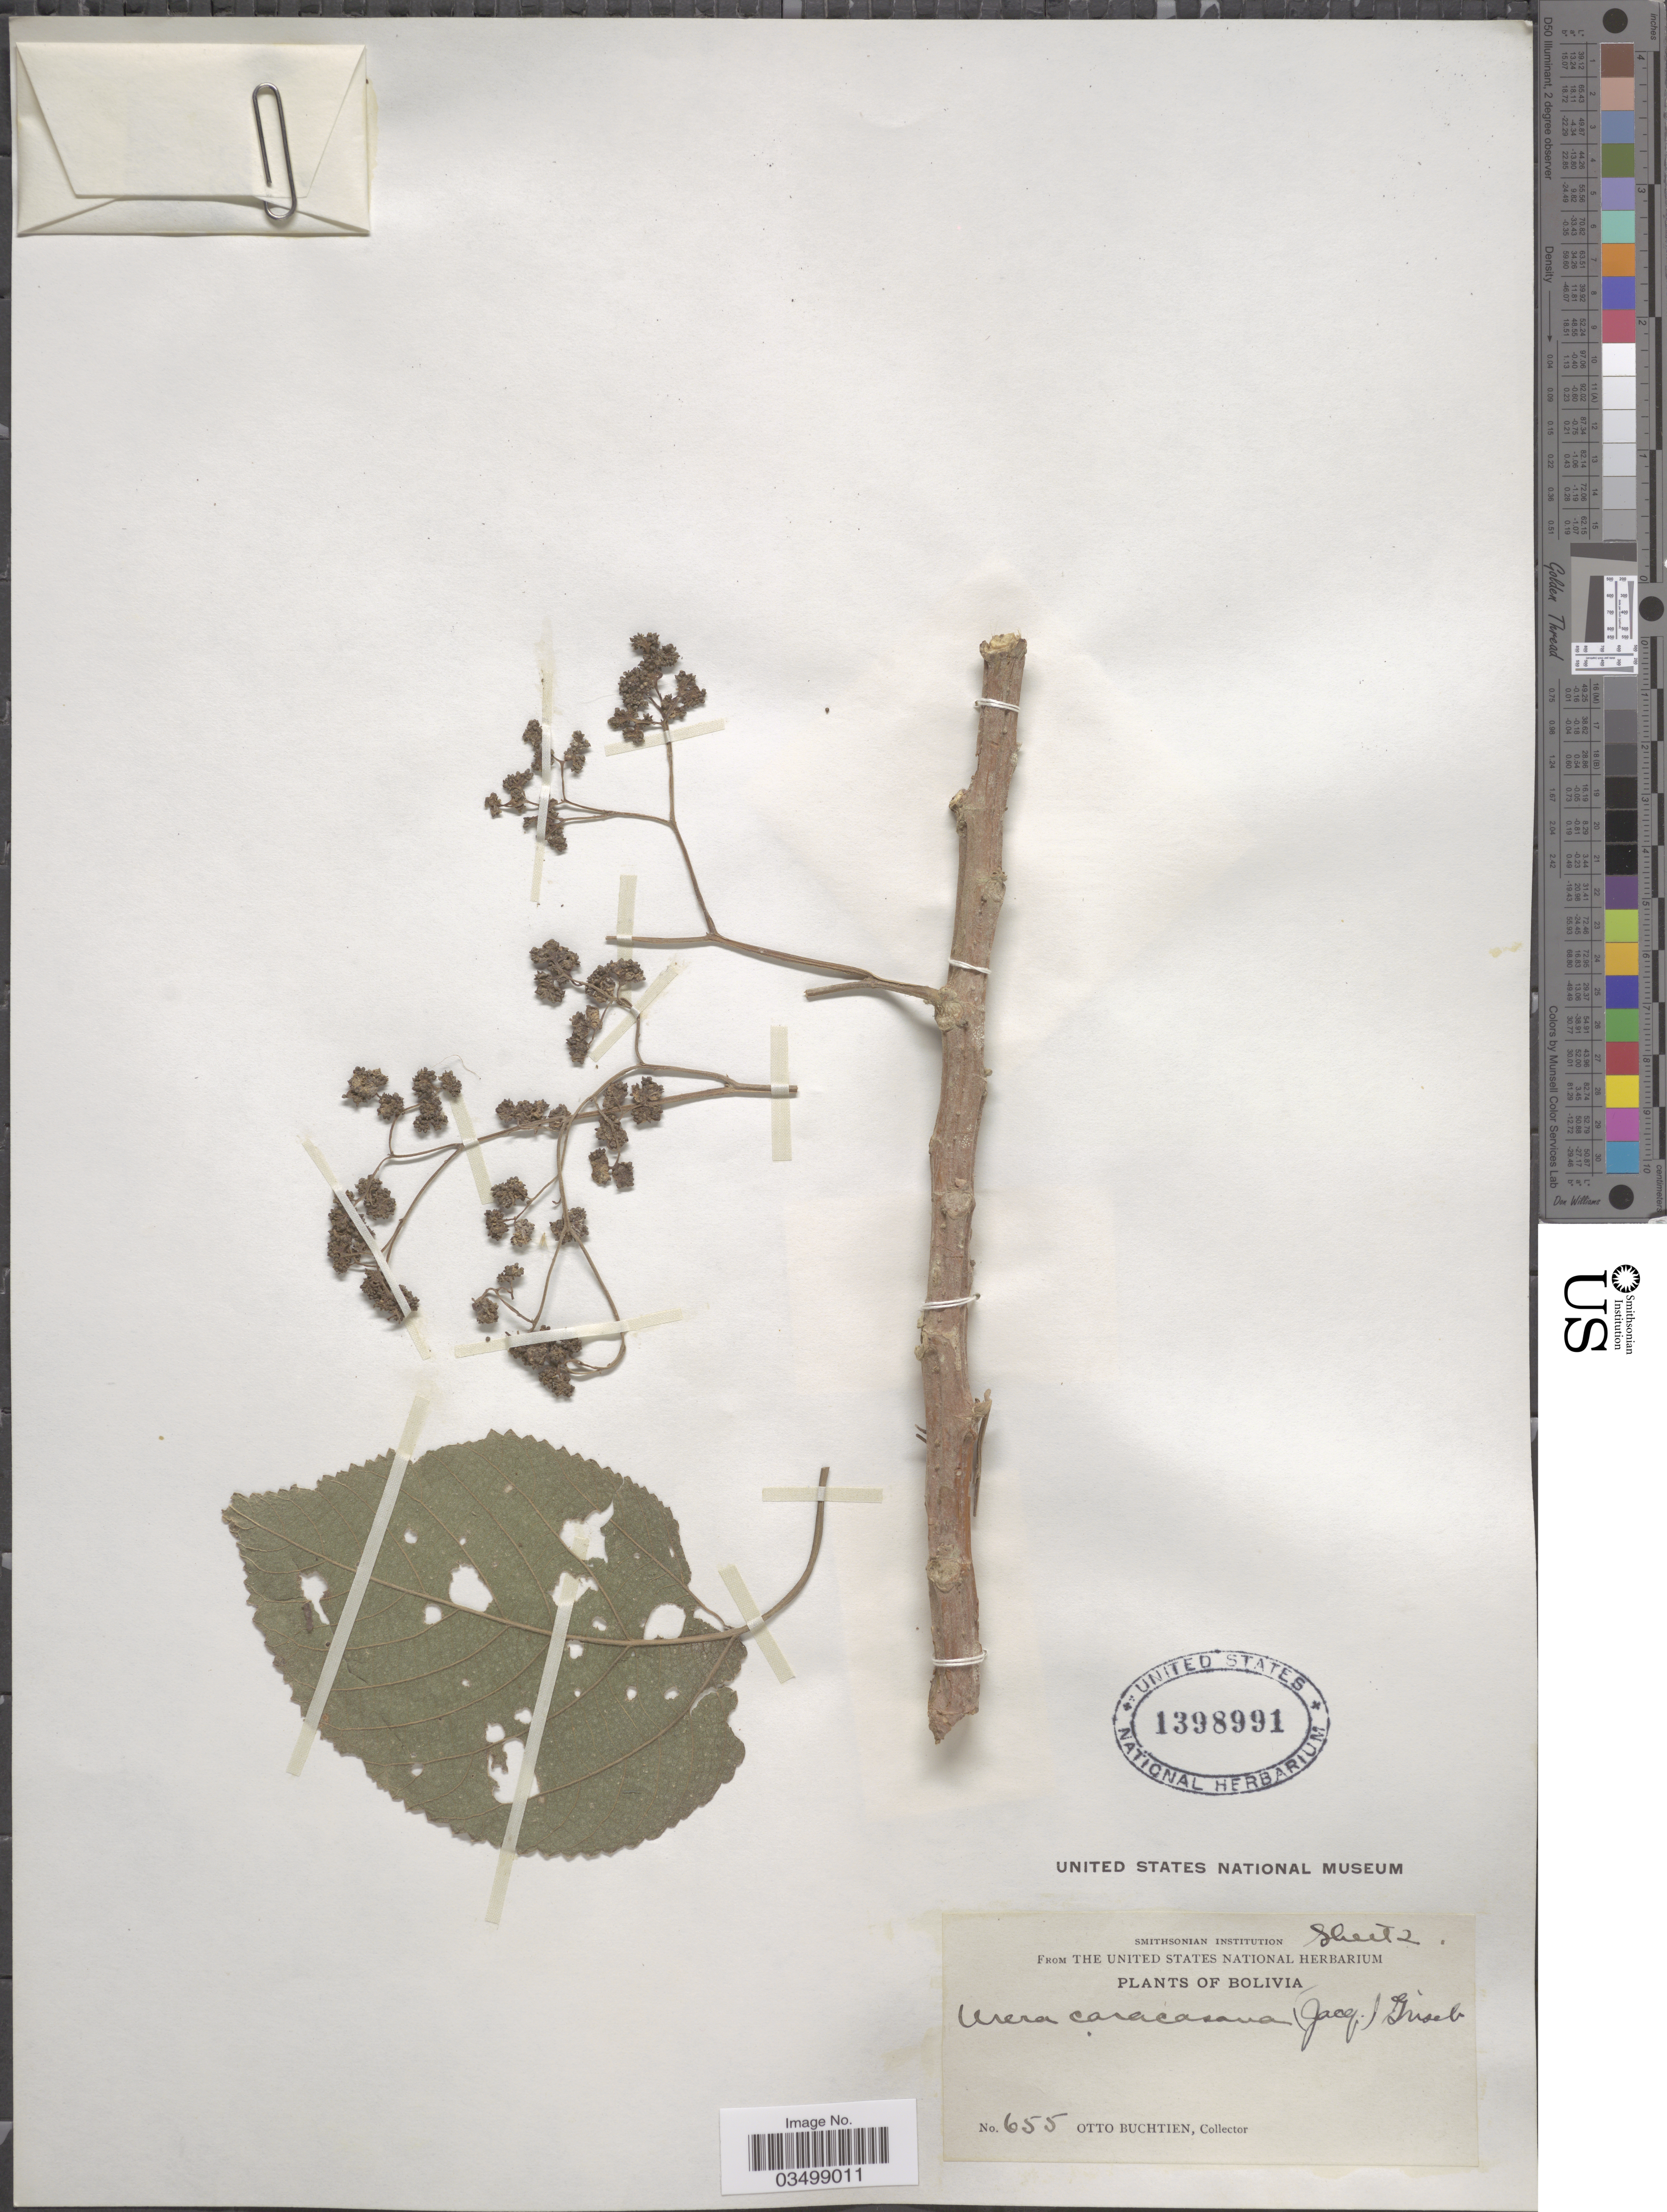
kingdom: Plantae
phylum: Tracheophyta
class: Magnoliopsida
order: Rosales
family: Urticaceae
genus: Urera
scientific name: Urera caracasana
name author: (Jacq.) Gaudich. ex Griseb.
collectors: O. Buchtien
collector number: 655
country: Bolivia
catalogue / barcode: US 1398991